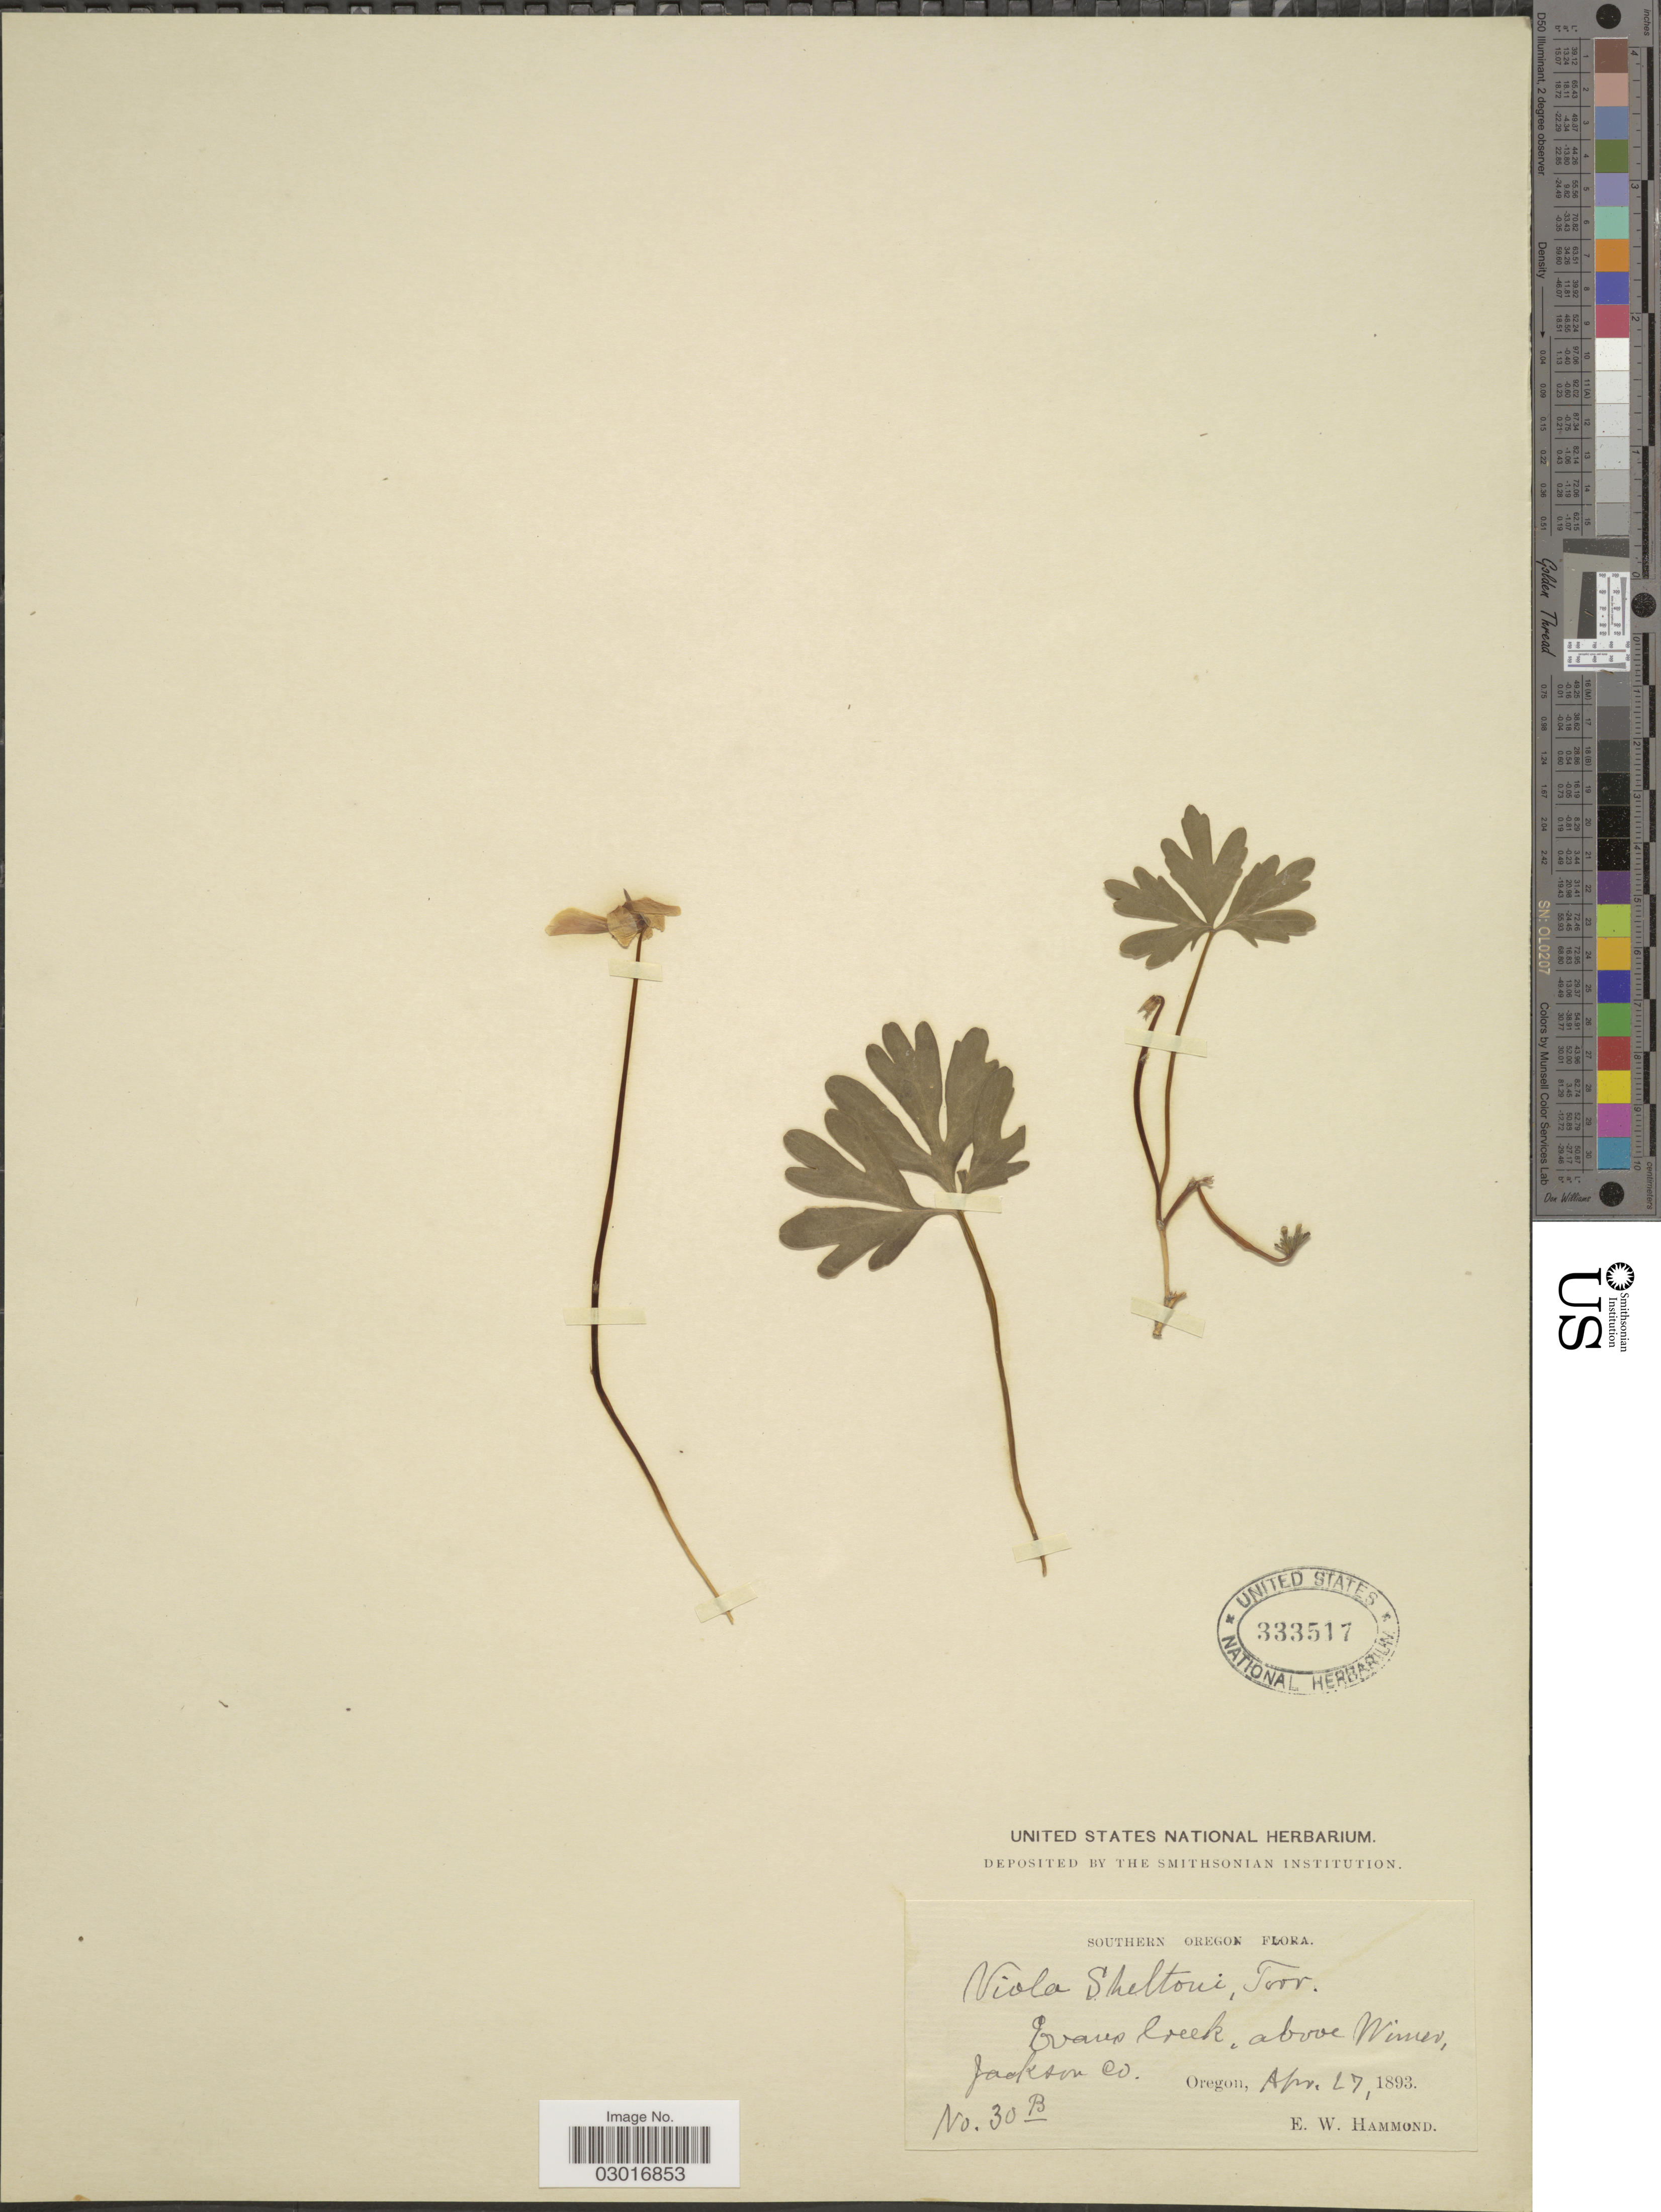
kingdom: Plantae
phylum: Tracheophyta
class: Magnoliopsida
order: Malpighiales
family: Violaceae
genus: Viola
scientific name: Viola sheltonii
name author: Torr.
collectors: E. Hammond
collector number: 30B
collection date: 1893-04-17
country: United States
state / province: Oregon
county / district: Jackson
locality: Southern Oregon. Evans Creek, above Wimer, Jackson Co.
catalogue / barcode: US 333517